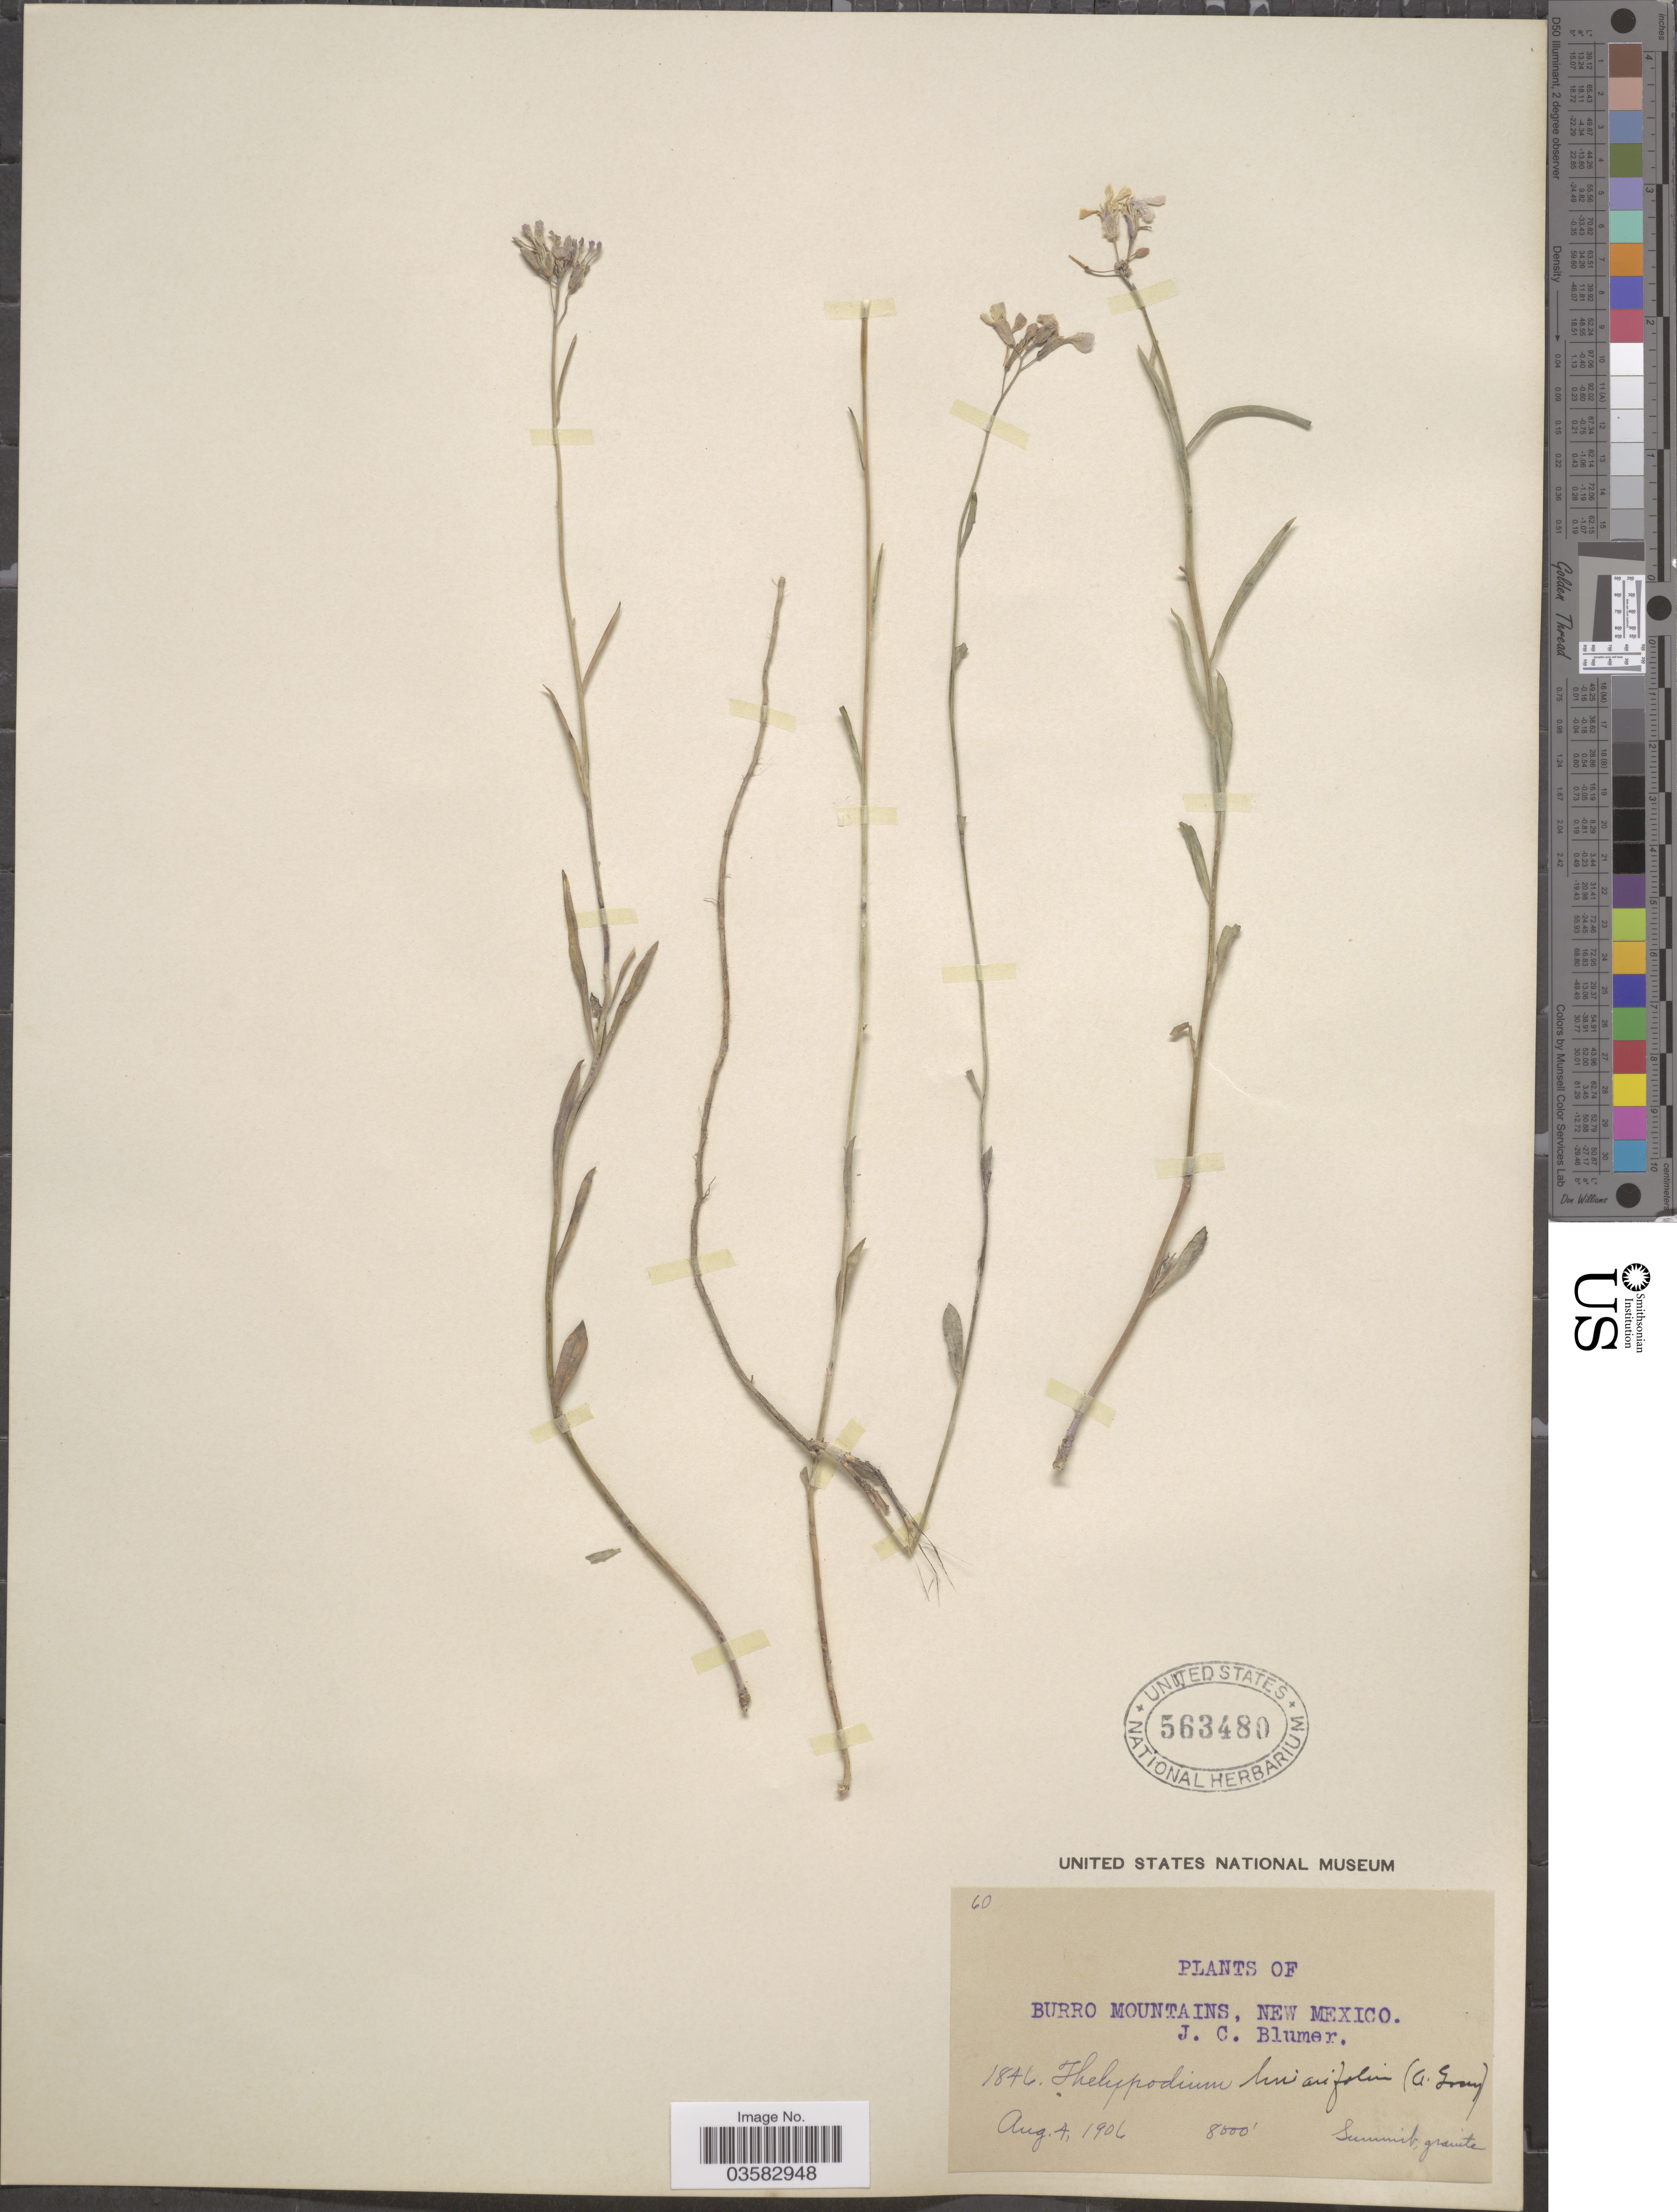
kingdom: Plantae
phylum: Tracheophyta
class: Magnoliopsida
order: Brassicales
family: Brassicaceae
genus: Sisymbrium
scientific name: Sisymbrium linearifolium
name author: (A. Gray) Payson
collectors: J. C. Blumer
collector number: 1846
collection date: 1906-08-04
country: United States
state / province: New Mexico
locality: Burro Mountains. Summit.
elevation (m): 2438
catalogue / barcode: US 563480